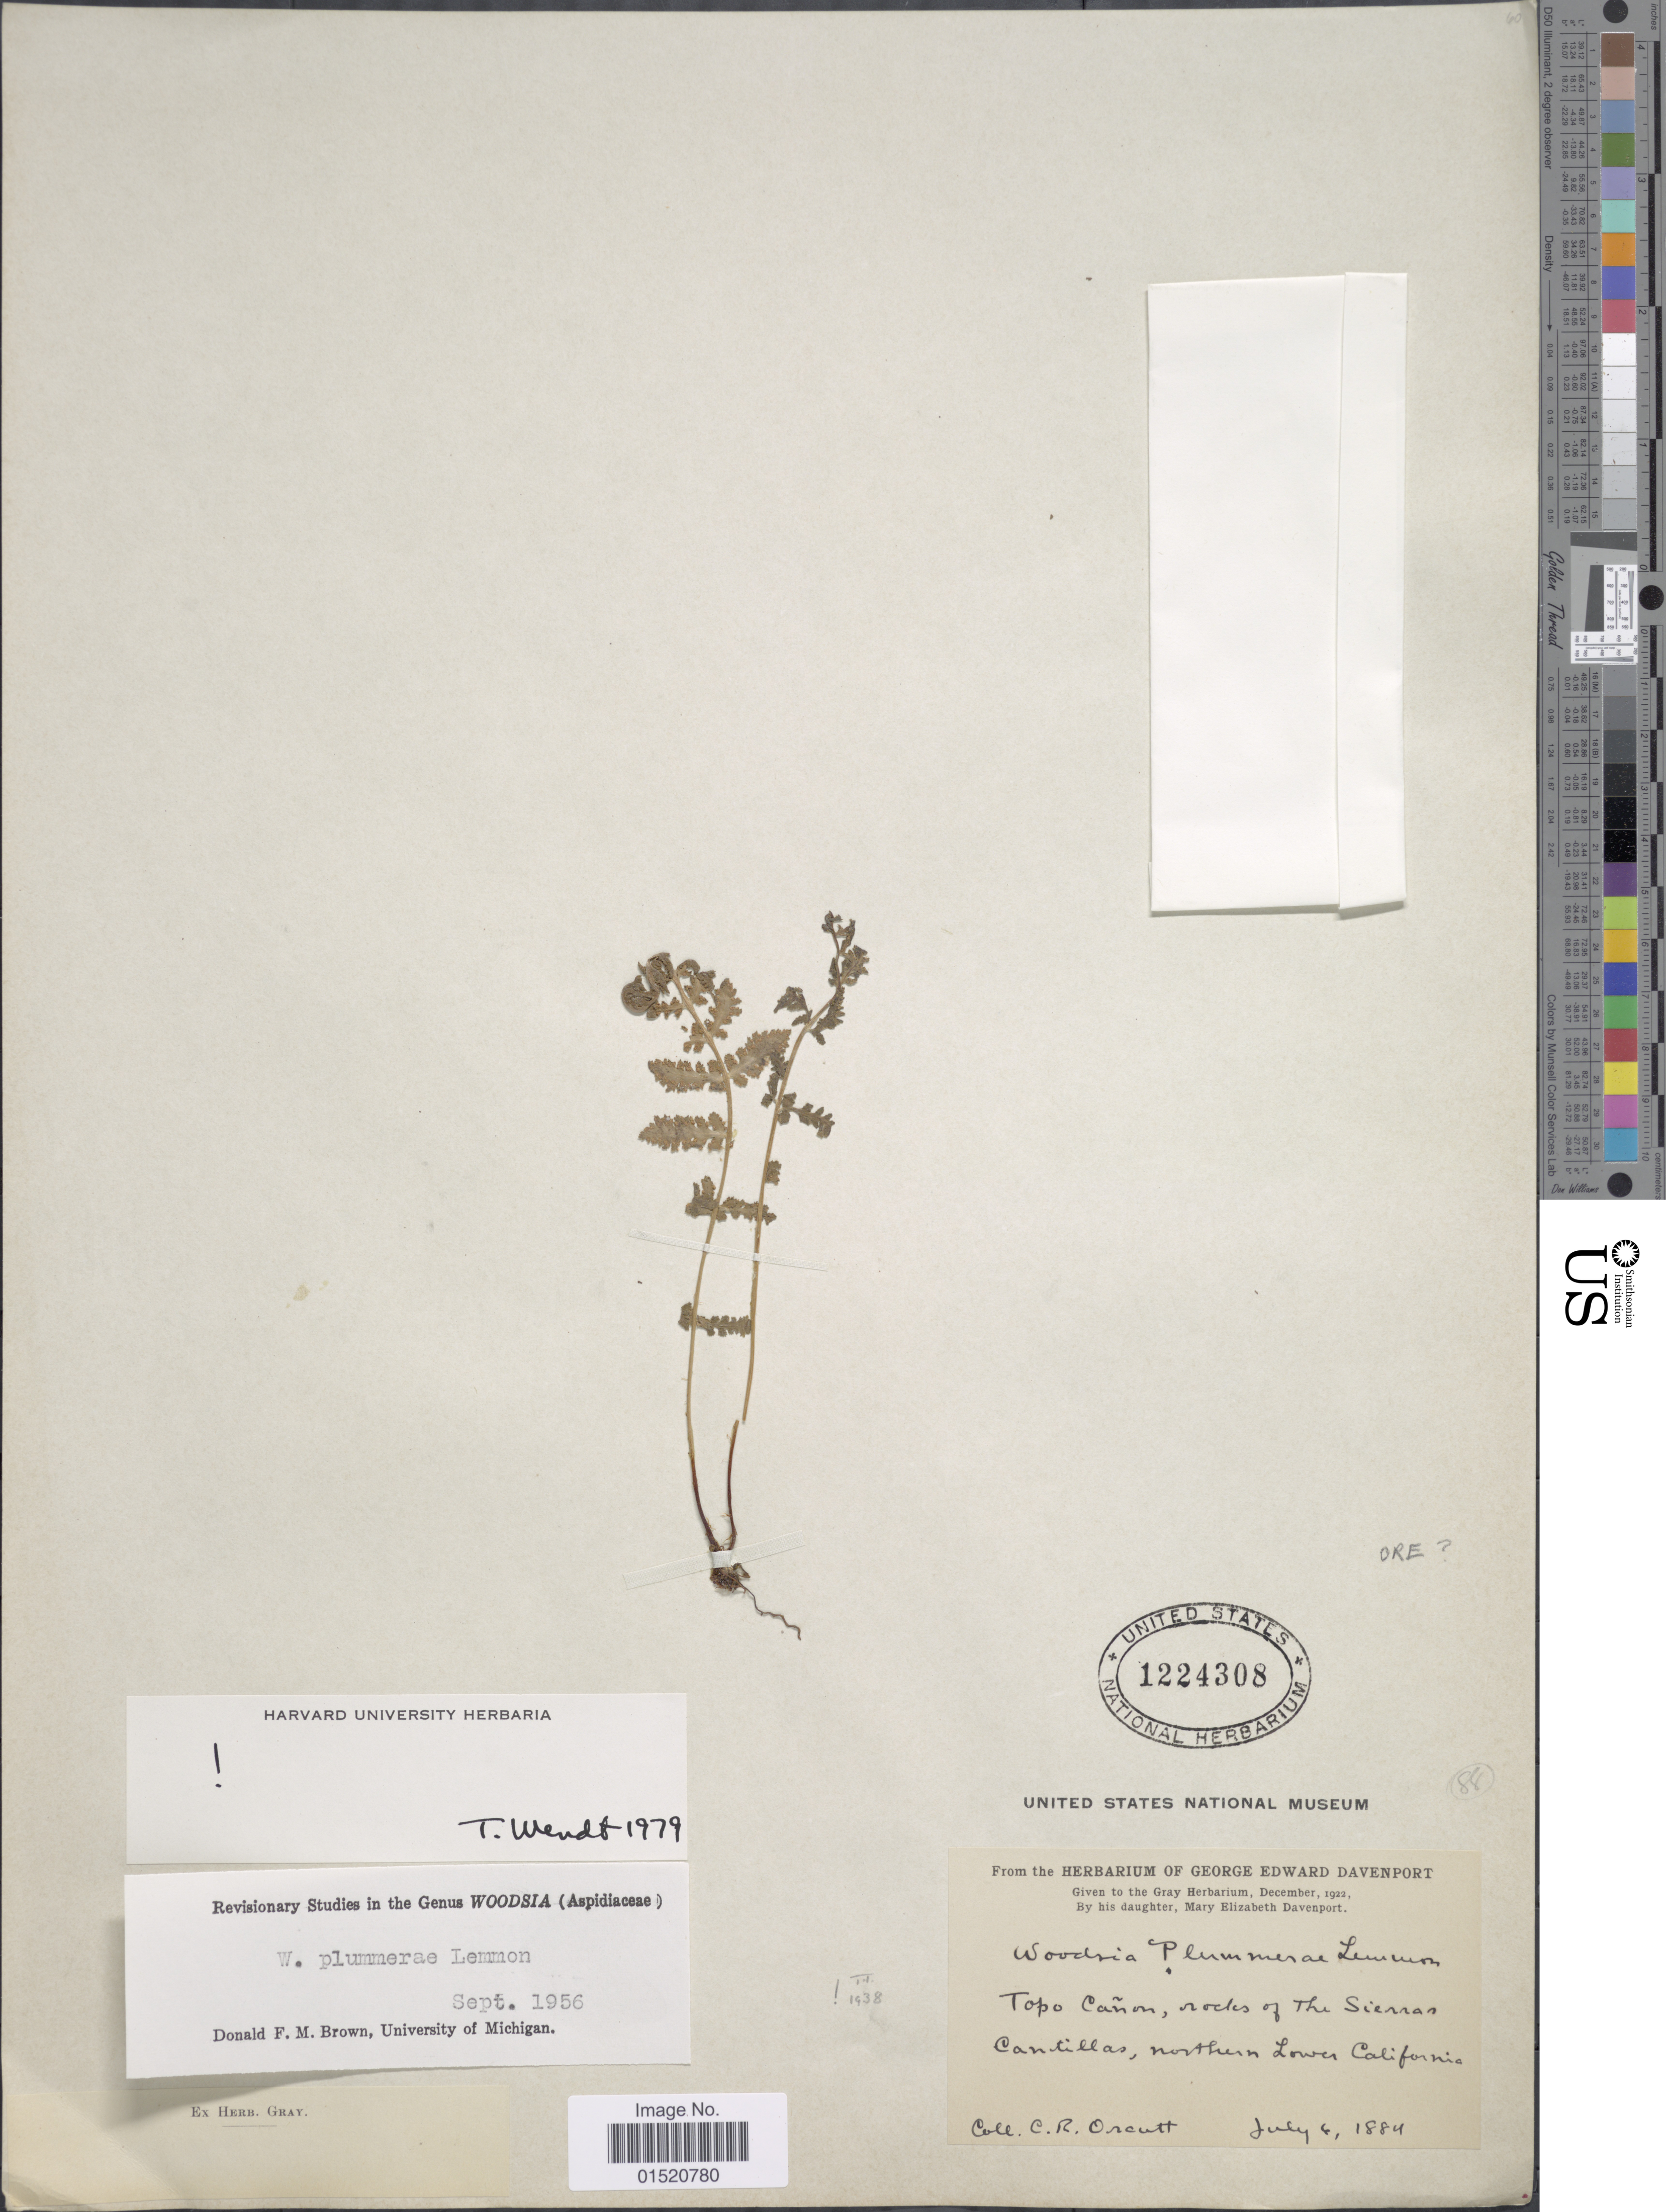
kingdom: Plantae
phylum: Tracheophyta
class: Polypodiopsida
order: Polypodiales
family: Woodsiaceae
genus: Woodsia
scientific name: Woodsia plummerae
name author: Lemmon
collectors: C. R. Orcutt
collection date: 1884-07-04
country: Mexico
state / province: Baja California Norte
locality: Topo Cañon, rocks of the Sierra Cantillas, northern Lower California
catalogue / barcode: US 1224308